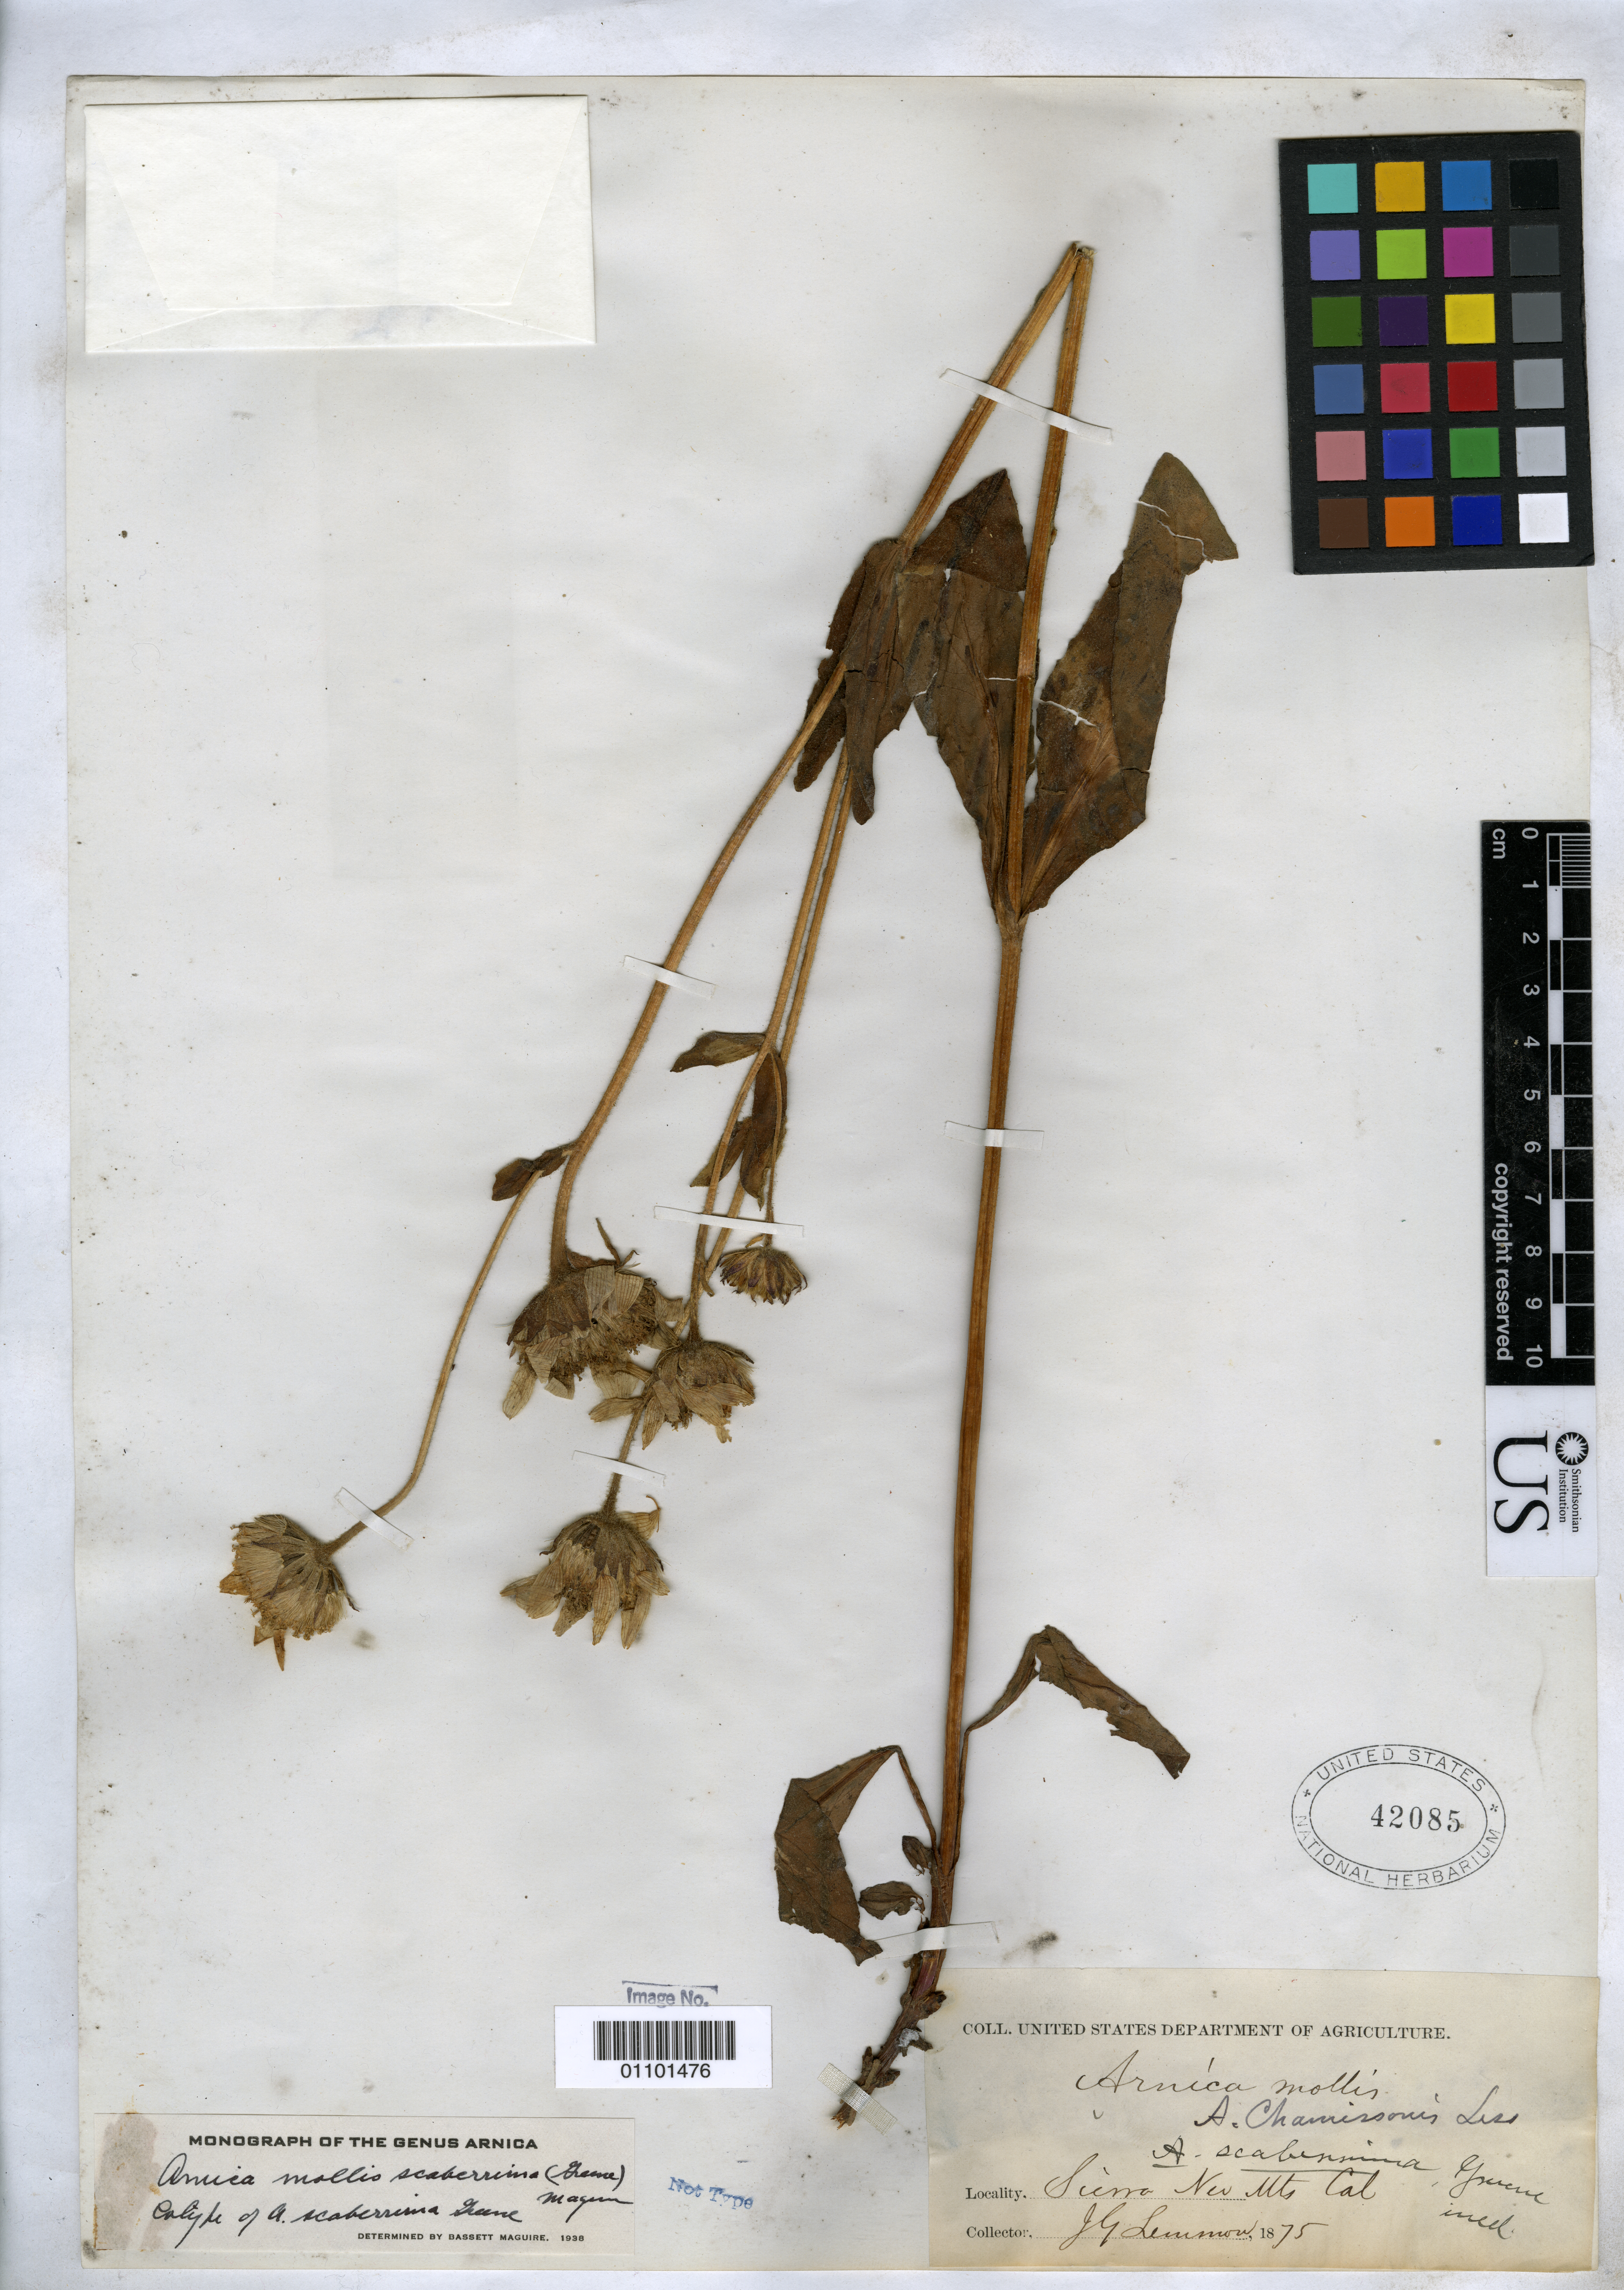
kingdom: Plantae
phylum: Tracheophyta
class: Magnoliopsida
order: Asterales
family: Asteraceae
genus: Arnica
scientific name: Arnica scaberrima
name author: Greene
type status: Syntype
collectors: J. G. Lemmon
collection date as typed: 1875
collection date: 1875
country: United States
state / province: California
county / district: Sierra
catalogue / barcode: US 42085